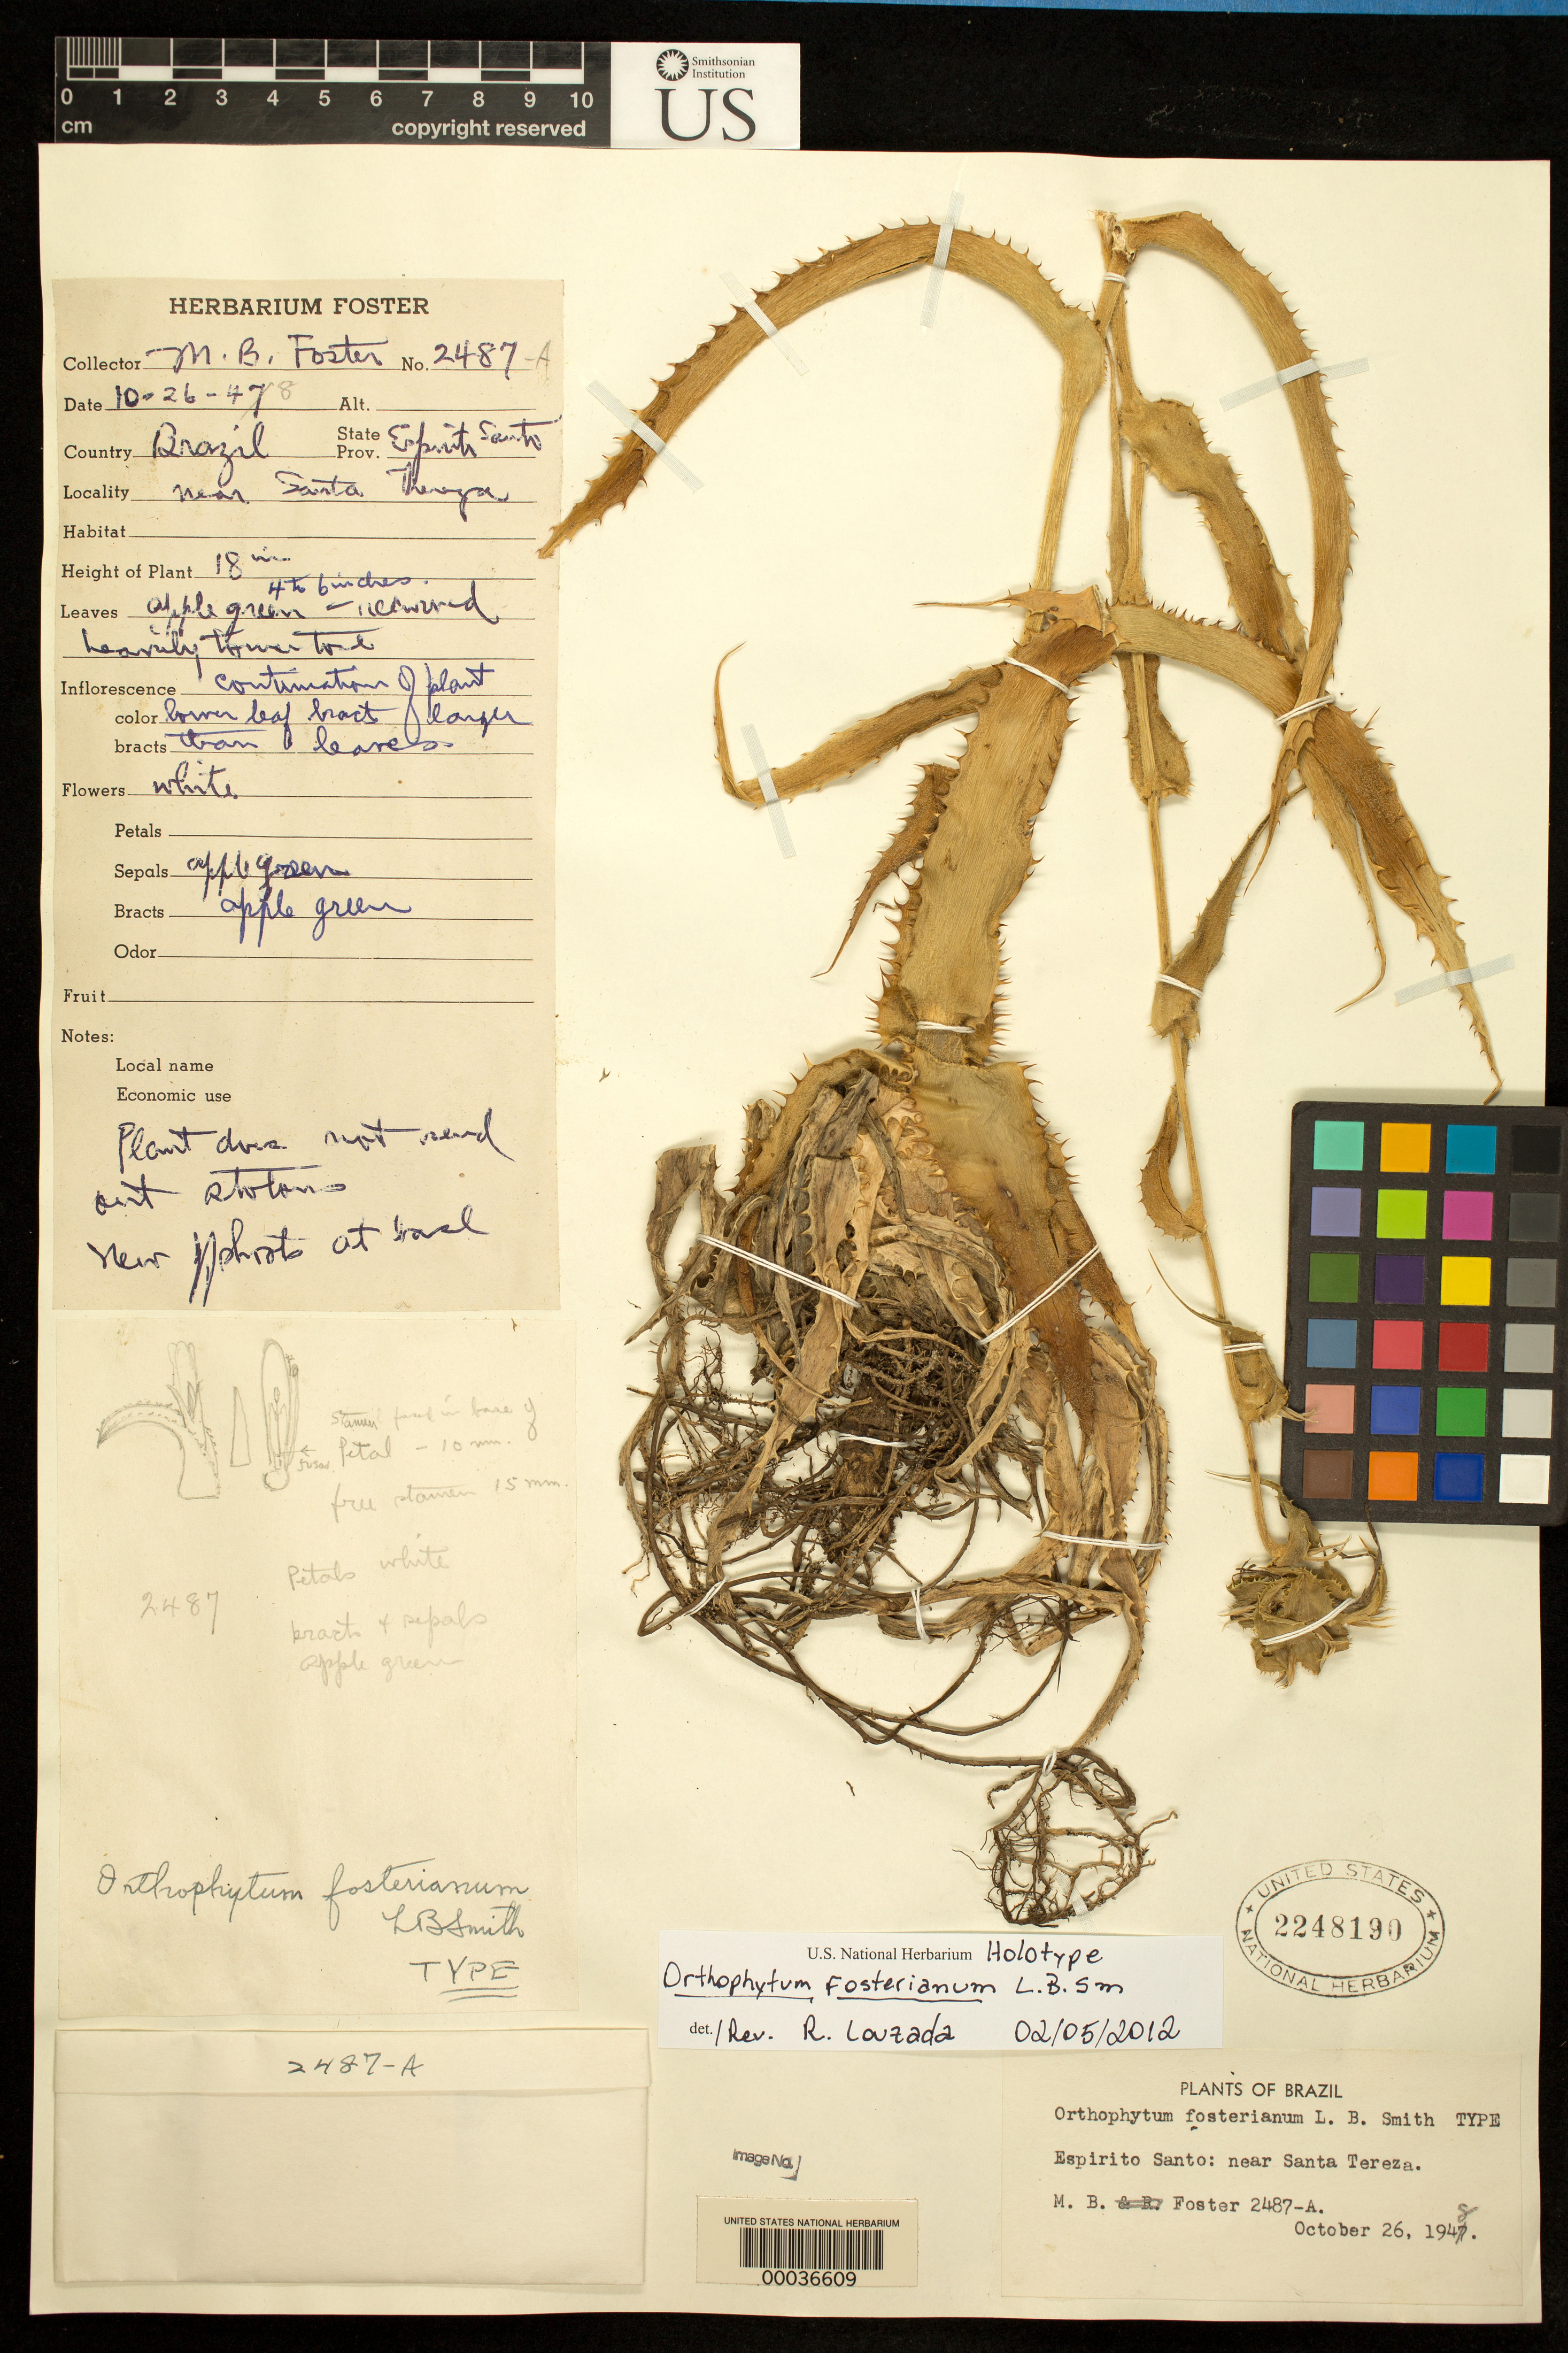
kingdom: Plantae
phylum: Tracheophyta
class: Liliopsida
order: Poales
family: Bromeliaceae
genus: Orthophytum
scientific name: Orthophytum fosterianum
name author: L.B. Sm.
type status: Holotype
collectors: M. B. Foster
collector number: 2487-A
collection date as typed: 26 Oct 1948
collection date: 1948-10-26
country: Brazil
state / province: Espírito Santo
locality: Near Santa Tereza.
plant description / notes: This specimen is the holotype, as explicitly designated by USNH sheet number (2248190) in the protologue. According to protologue, this material flowered in cultivation in June 1957 but there is no indication on specimen that it was made from a cultivated plant.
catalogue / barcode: US 2248190